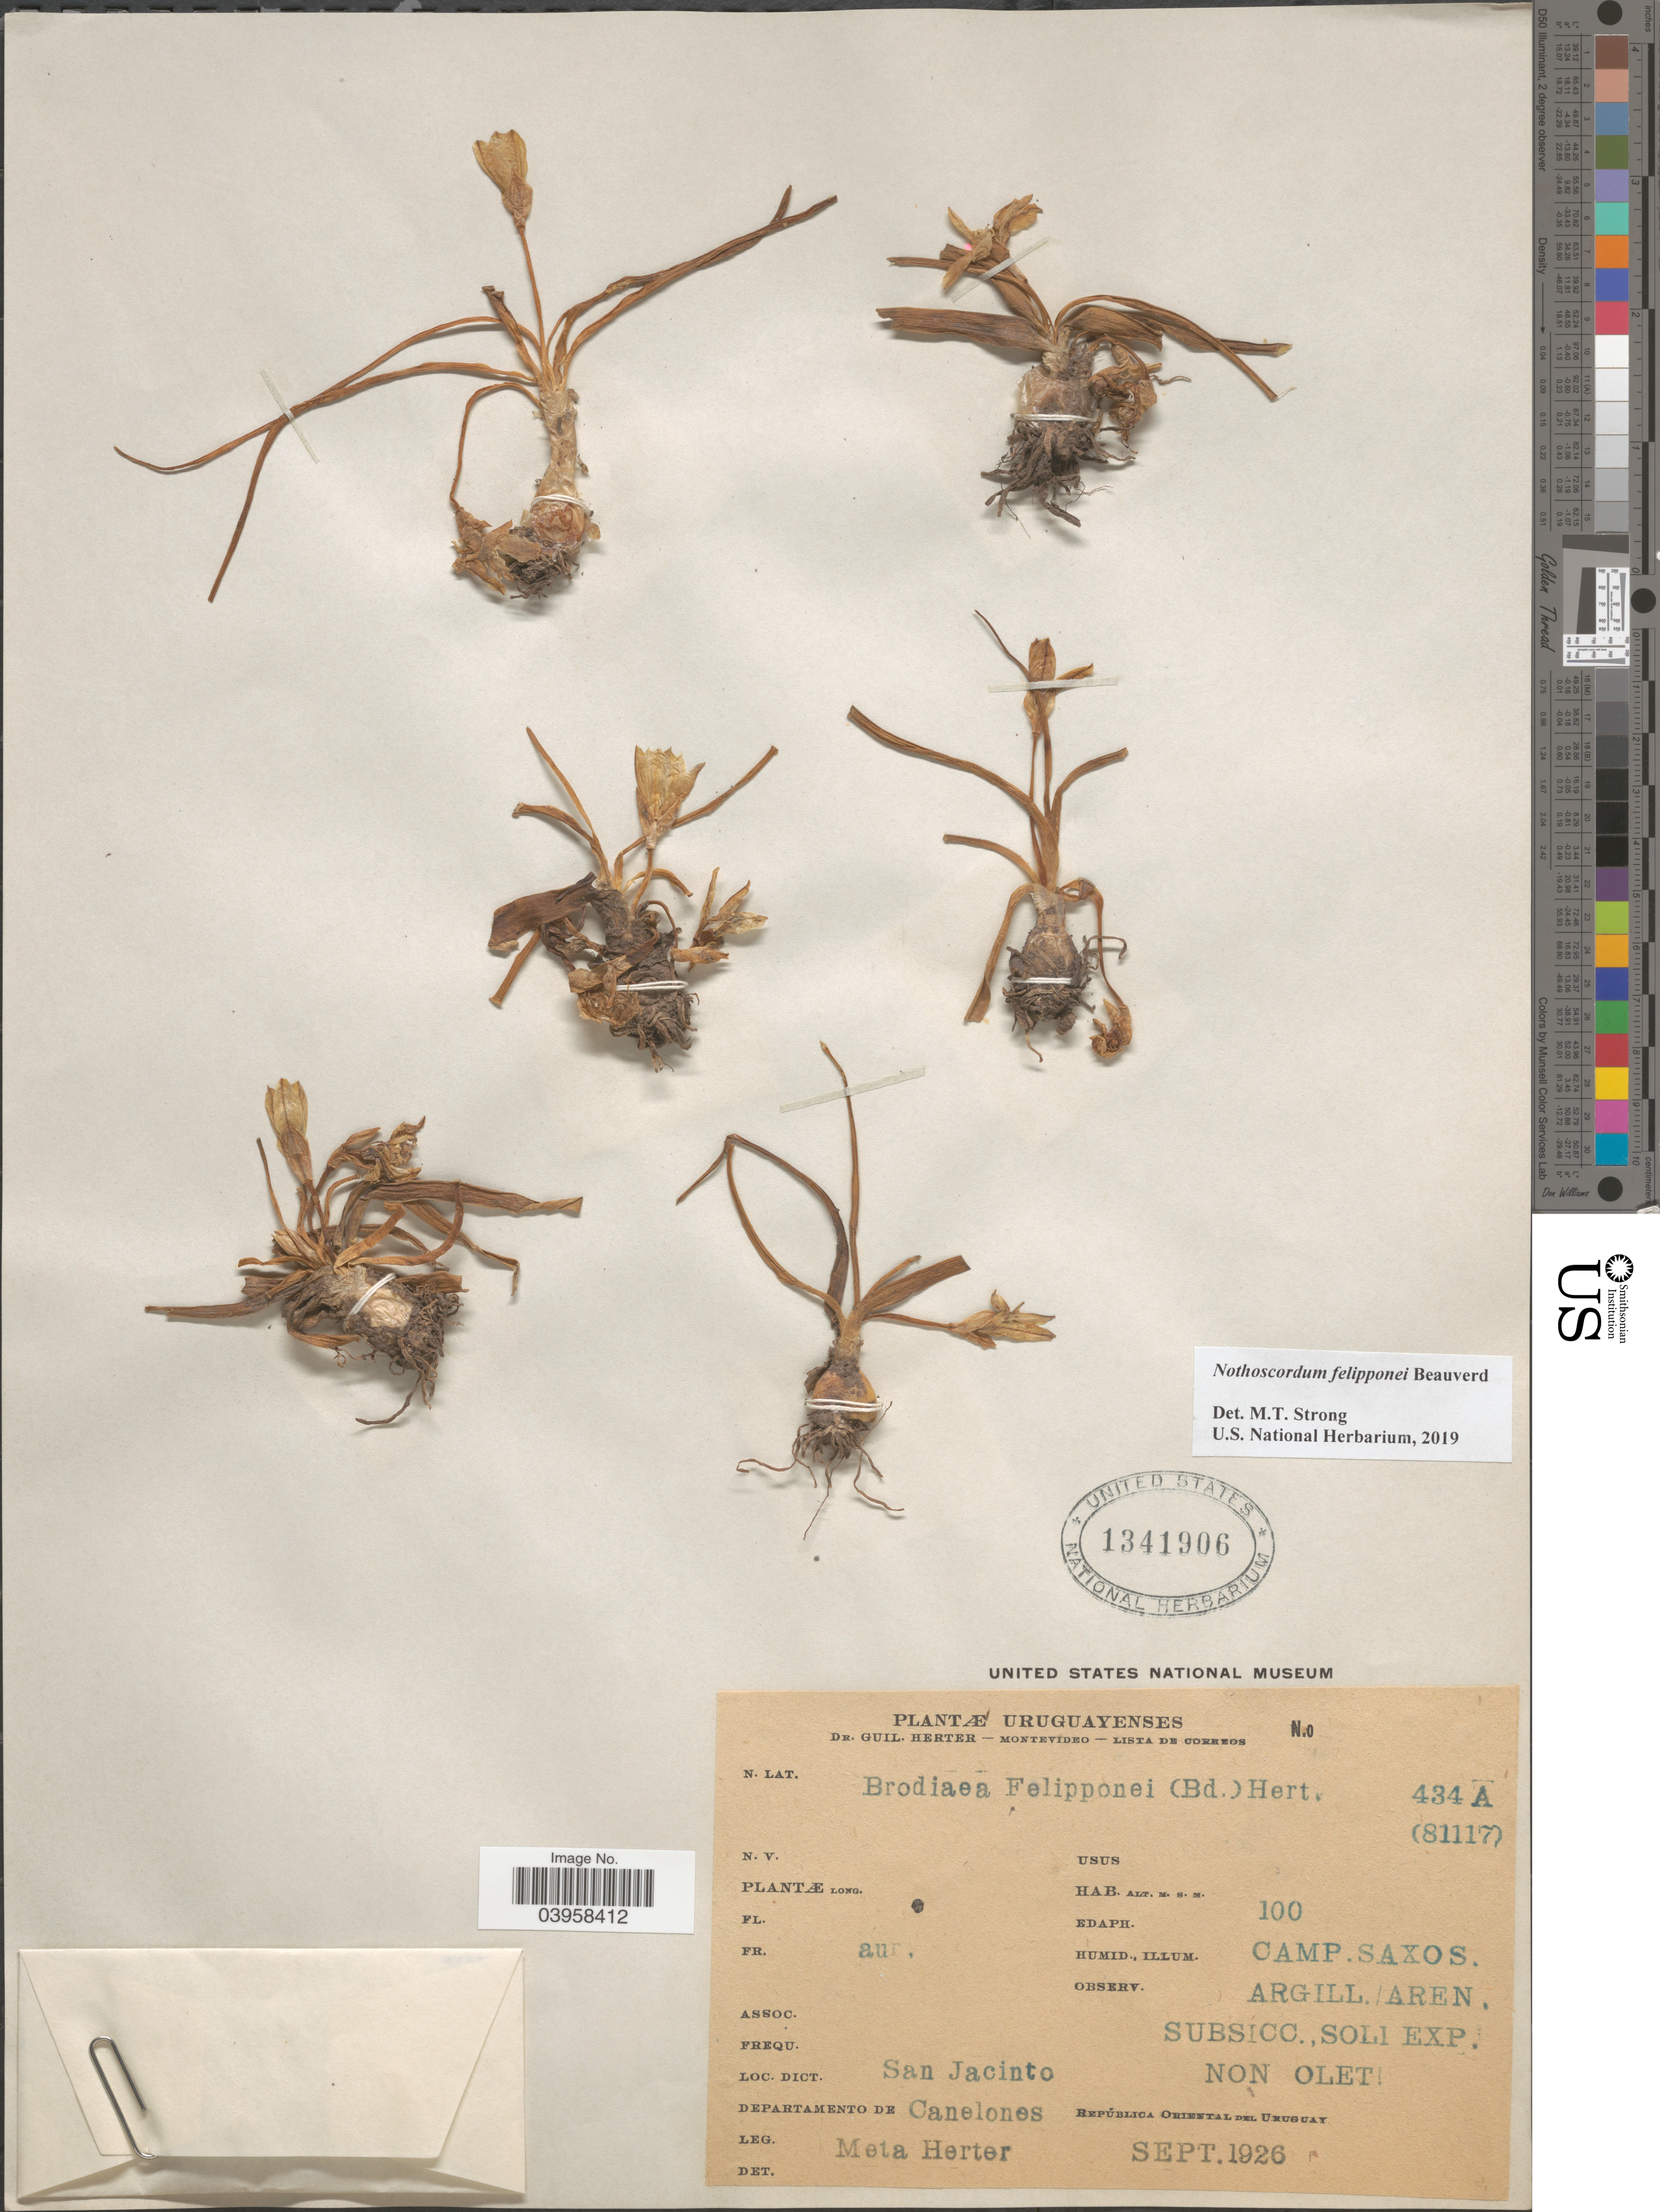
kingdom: Plantae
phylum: Tracheophyta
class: Liliopsida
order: Asparagales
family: Amaryllidaceae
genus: Nothoscordum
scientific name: Nothoscordum felipponei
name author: Beauverd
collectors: M. Herter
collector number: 434a(81117)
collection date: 1926-09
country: Uruguay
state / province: Canelones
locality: Loc. Dict. San Jacinto. Departamento de Canelones. República Oriental del Uruguay.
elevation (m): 100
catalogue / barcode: US 1341906